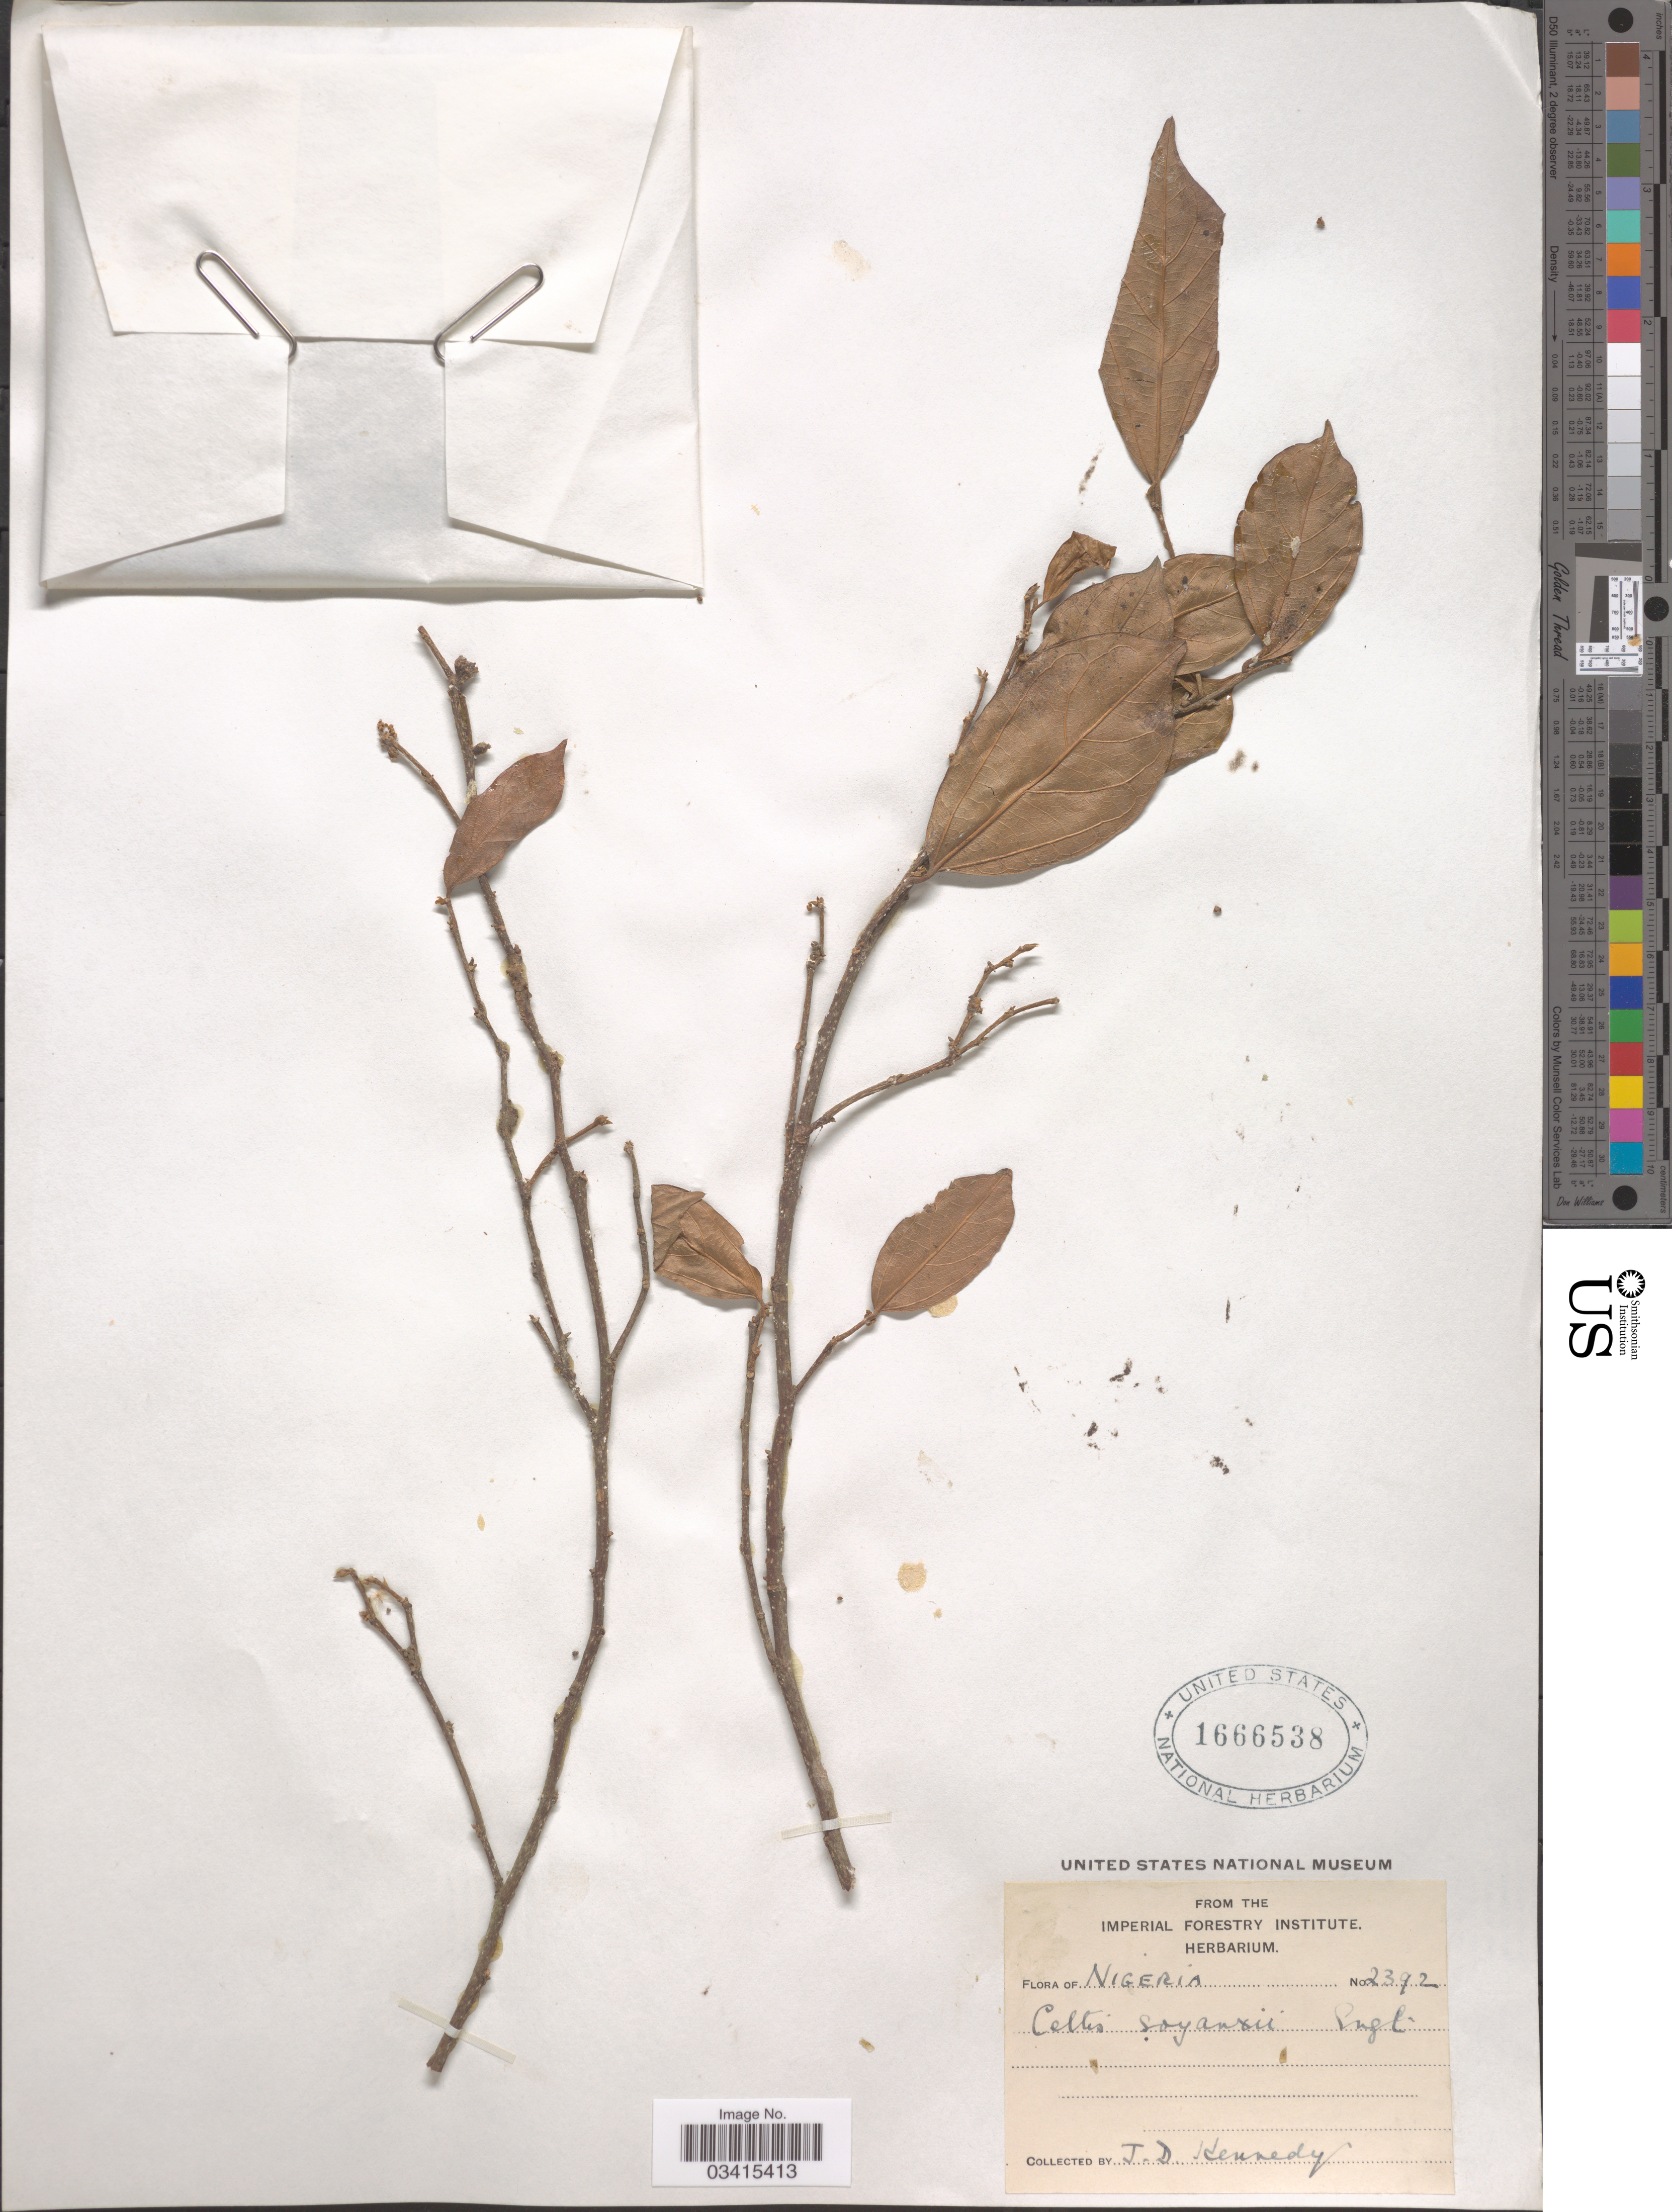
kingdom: Plantae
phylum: Tracheophyta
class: Magnoliopsida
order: Rosales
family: Cannabaceae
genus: Celtis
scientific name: Celtis soyauxii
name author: Engl.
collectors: J. D. Kennedy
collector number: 2392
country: Nigeria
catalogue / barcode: US 1666538